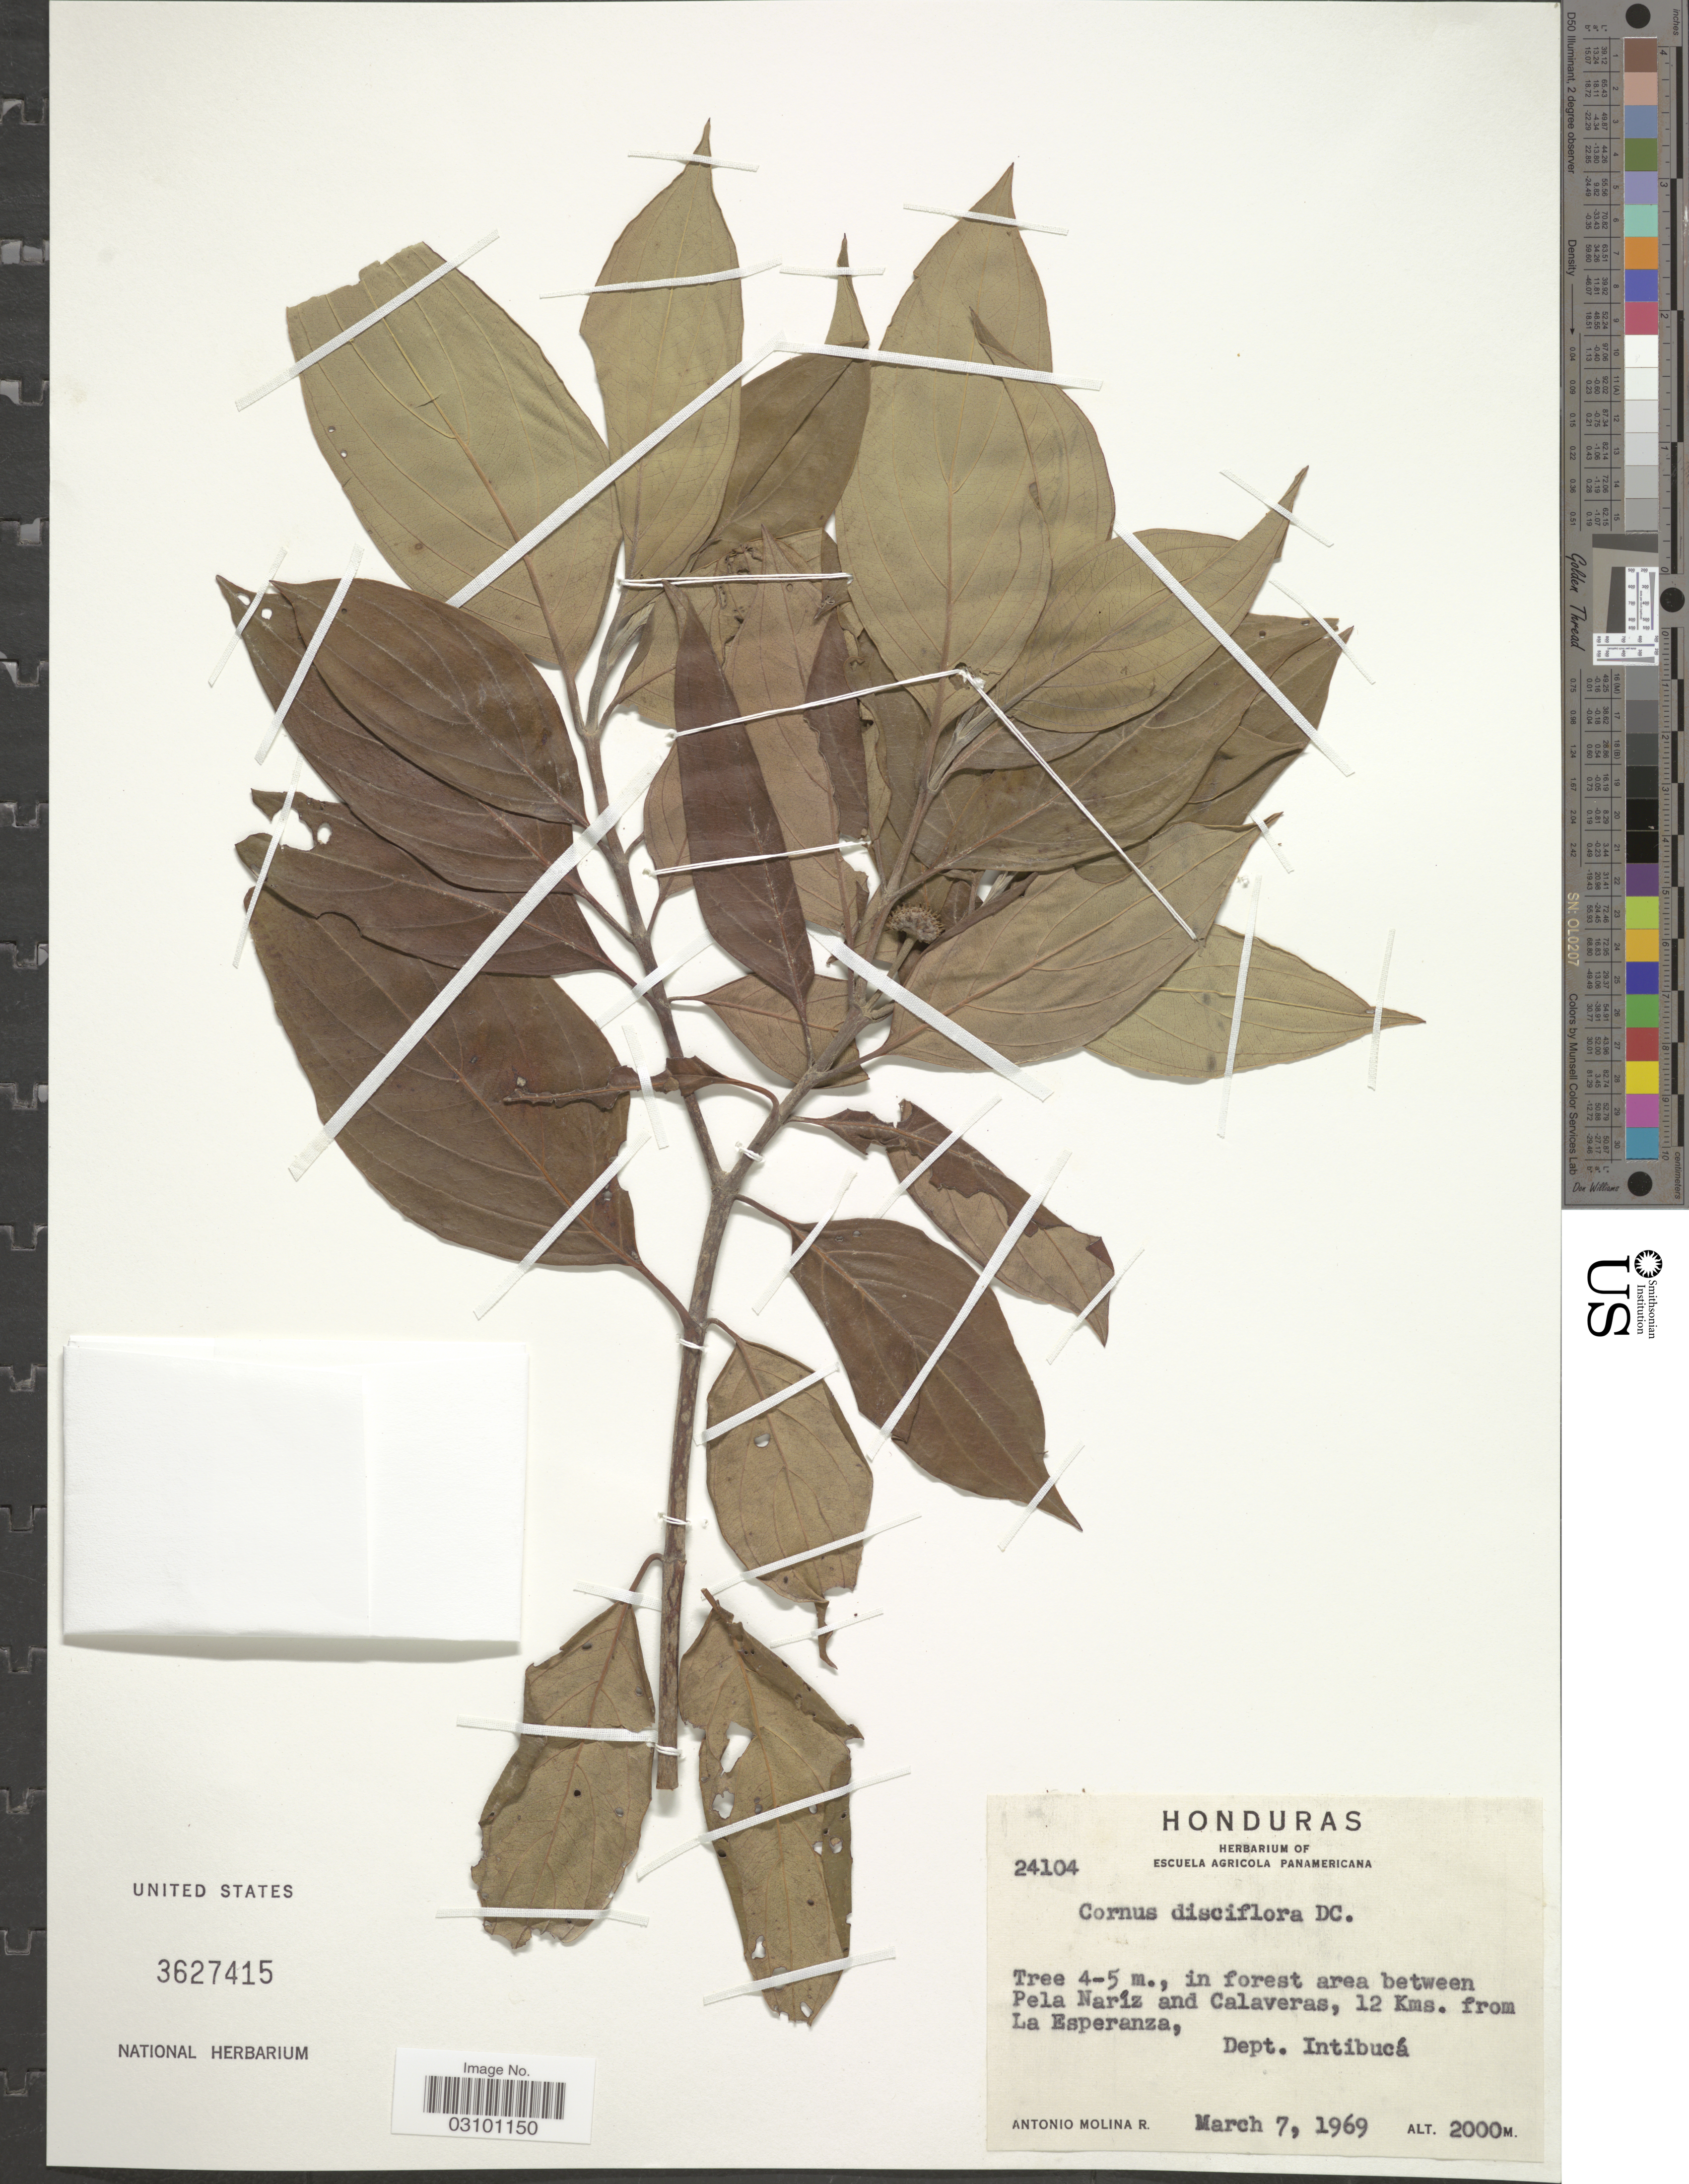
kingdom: Plantae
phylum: Tracheophyta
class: Magnoliopsida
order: Cornales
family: Cornaceae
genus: Cornus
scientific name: Cornus disciflora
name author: Moc. & Sessé ex DC.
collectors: A. Molina R.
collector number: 24104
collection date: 1969-03-07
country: Honduras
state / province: Intibuca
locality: In forest between Pela Naríz and Calaveras, 12 Kms. from La Esperanza, Dept. Intibucá.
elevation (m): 2000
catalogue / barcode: US 3627415